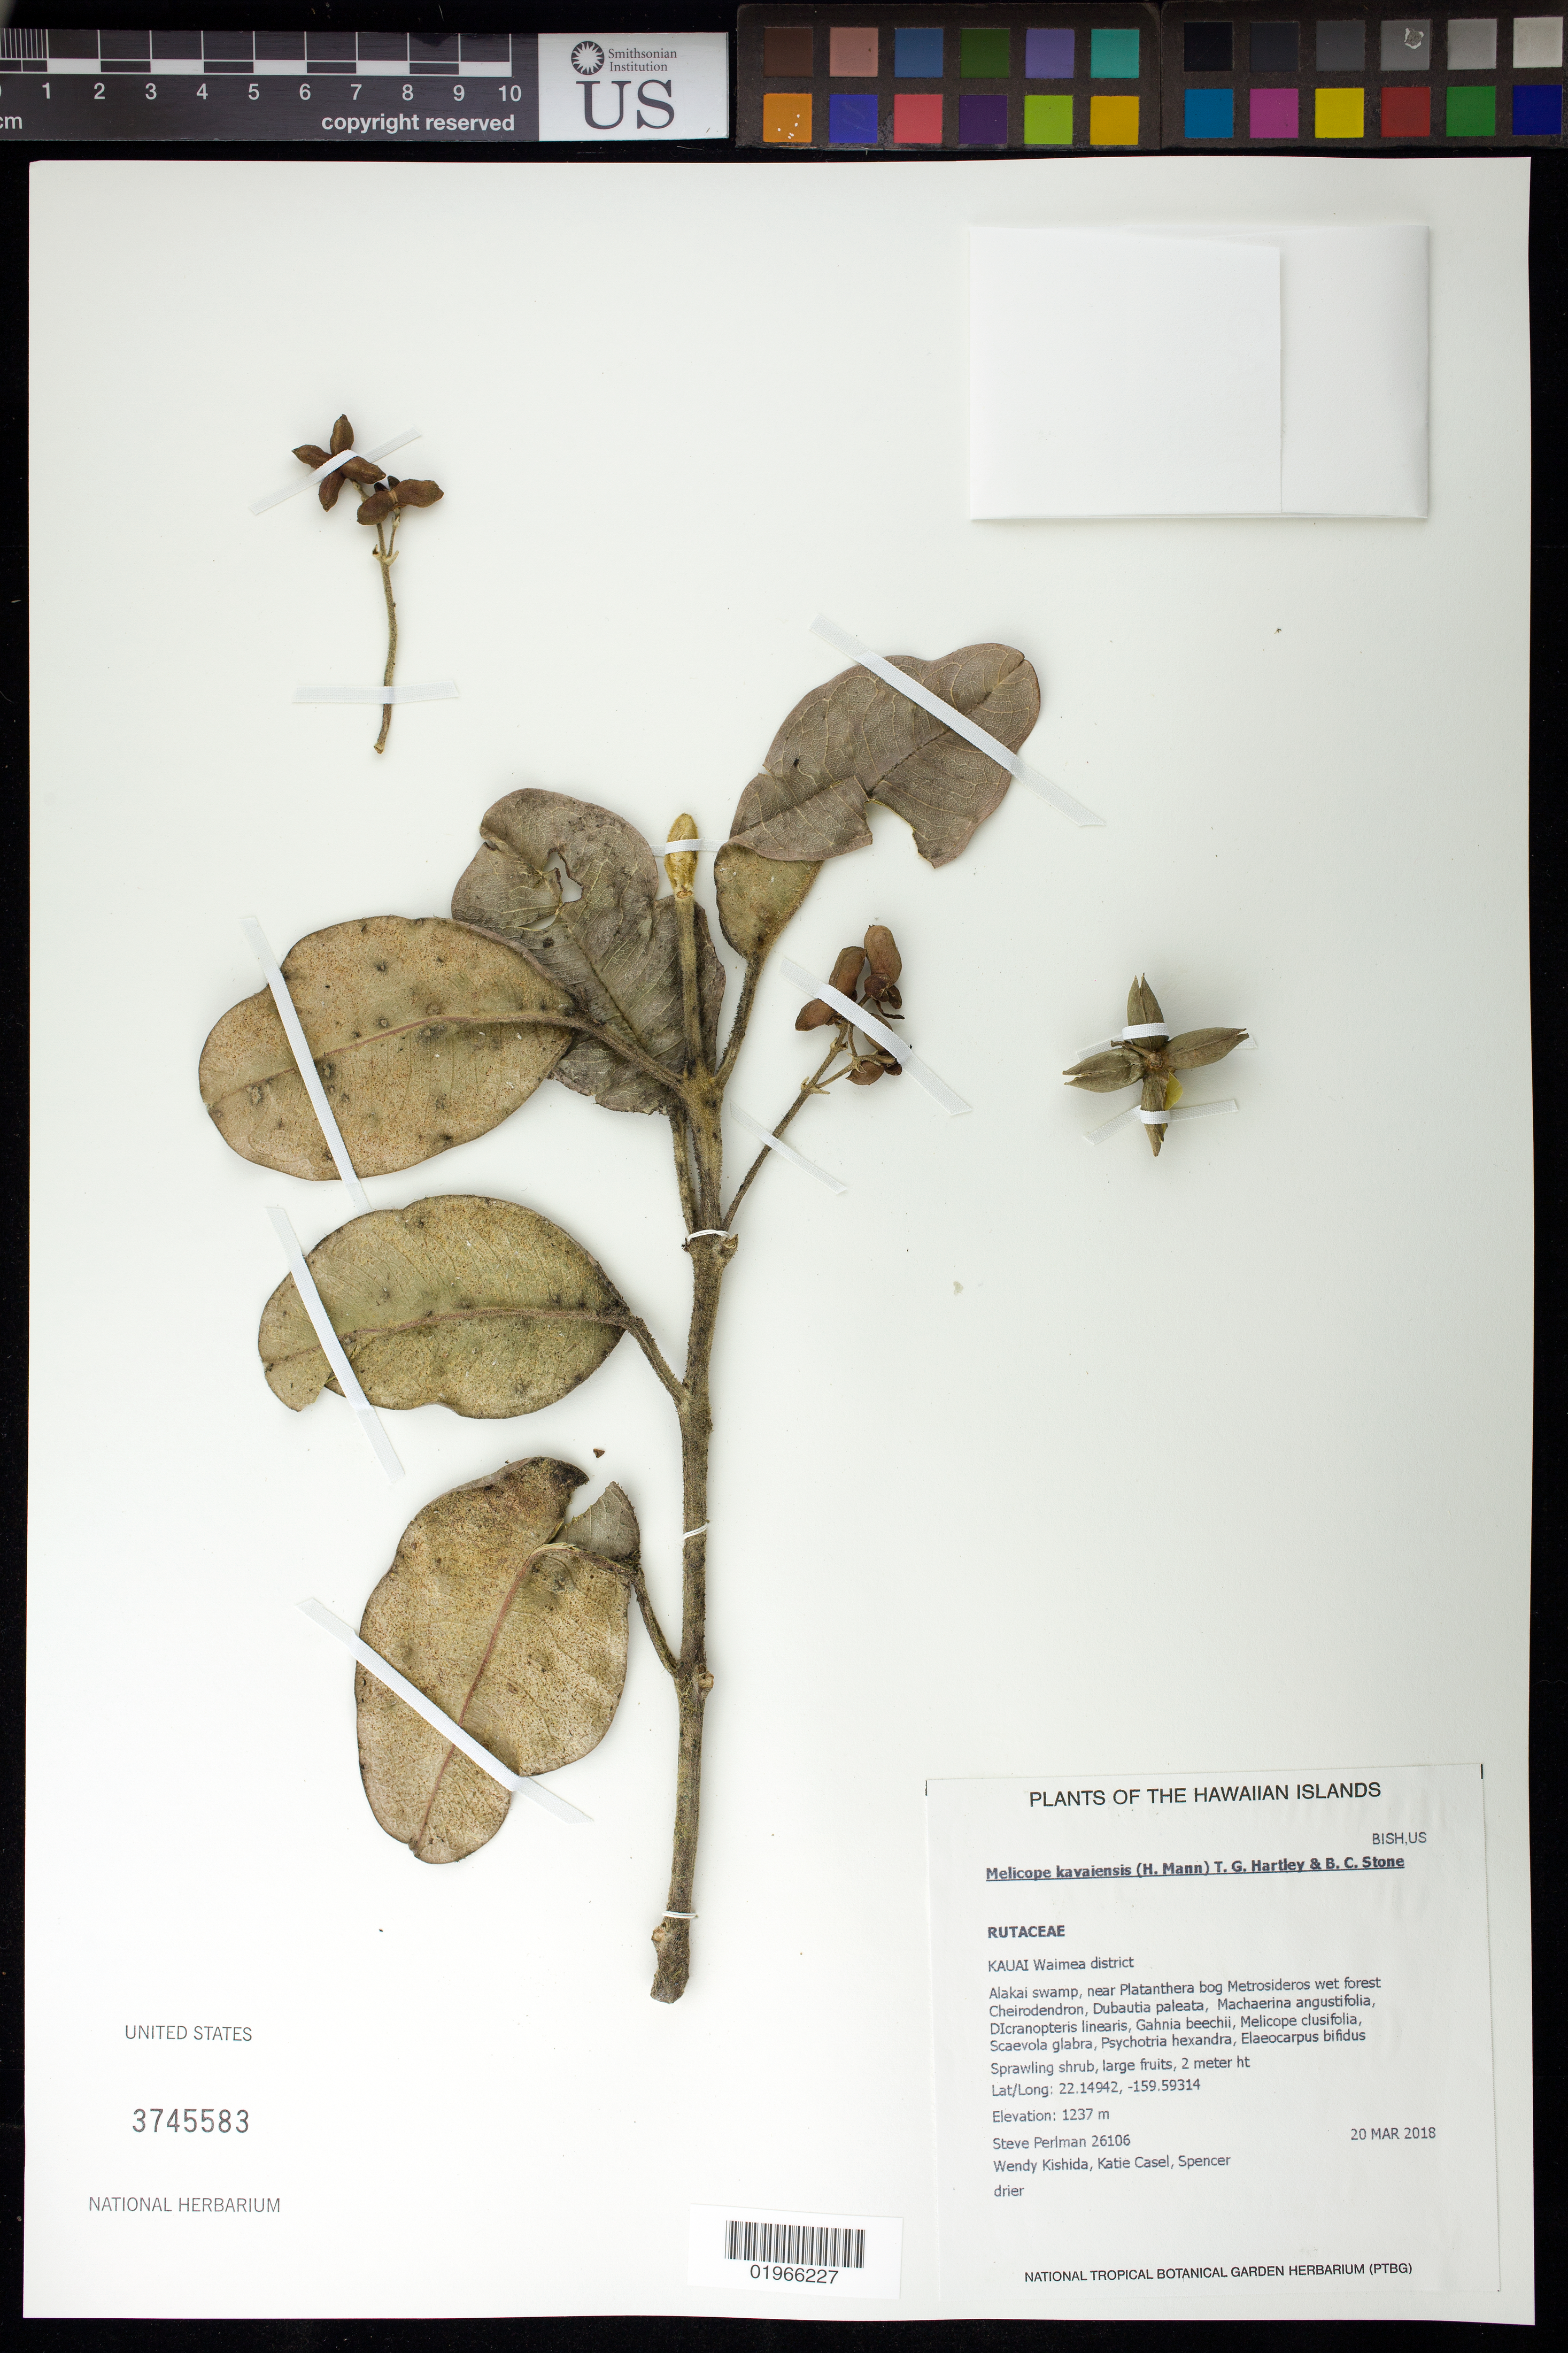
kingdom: Plantae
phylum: Tracheophyta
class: Magnoliopsida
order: Sapindales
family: Rutaceae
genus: Melicope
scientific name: Melicope kavaiensis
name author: (H. Mann) T.G. Hartley & B.C. Stone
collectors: S. P. Perlman, W. Kishida & K. Casel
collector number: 26106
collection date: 2018-03-20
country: United States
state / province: Hawaii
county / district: Kauai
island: Kaua'i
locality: Waimea District, Alakai swamp, near Platanthera bog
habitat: Wet forest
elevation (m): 1237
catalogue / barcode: US 3745583